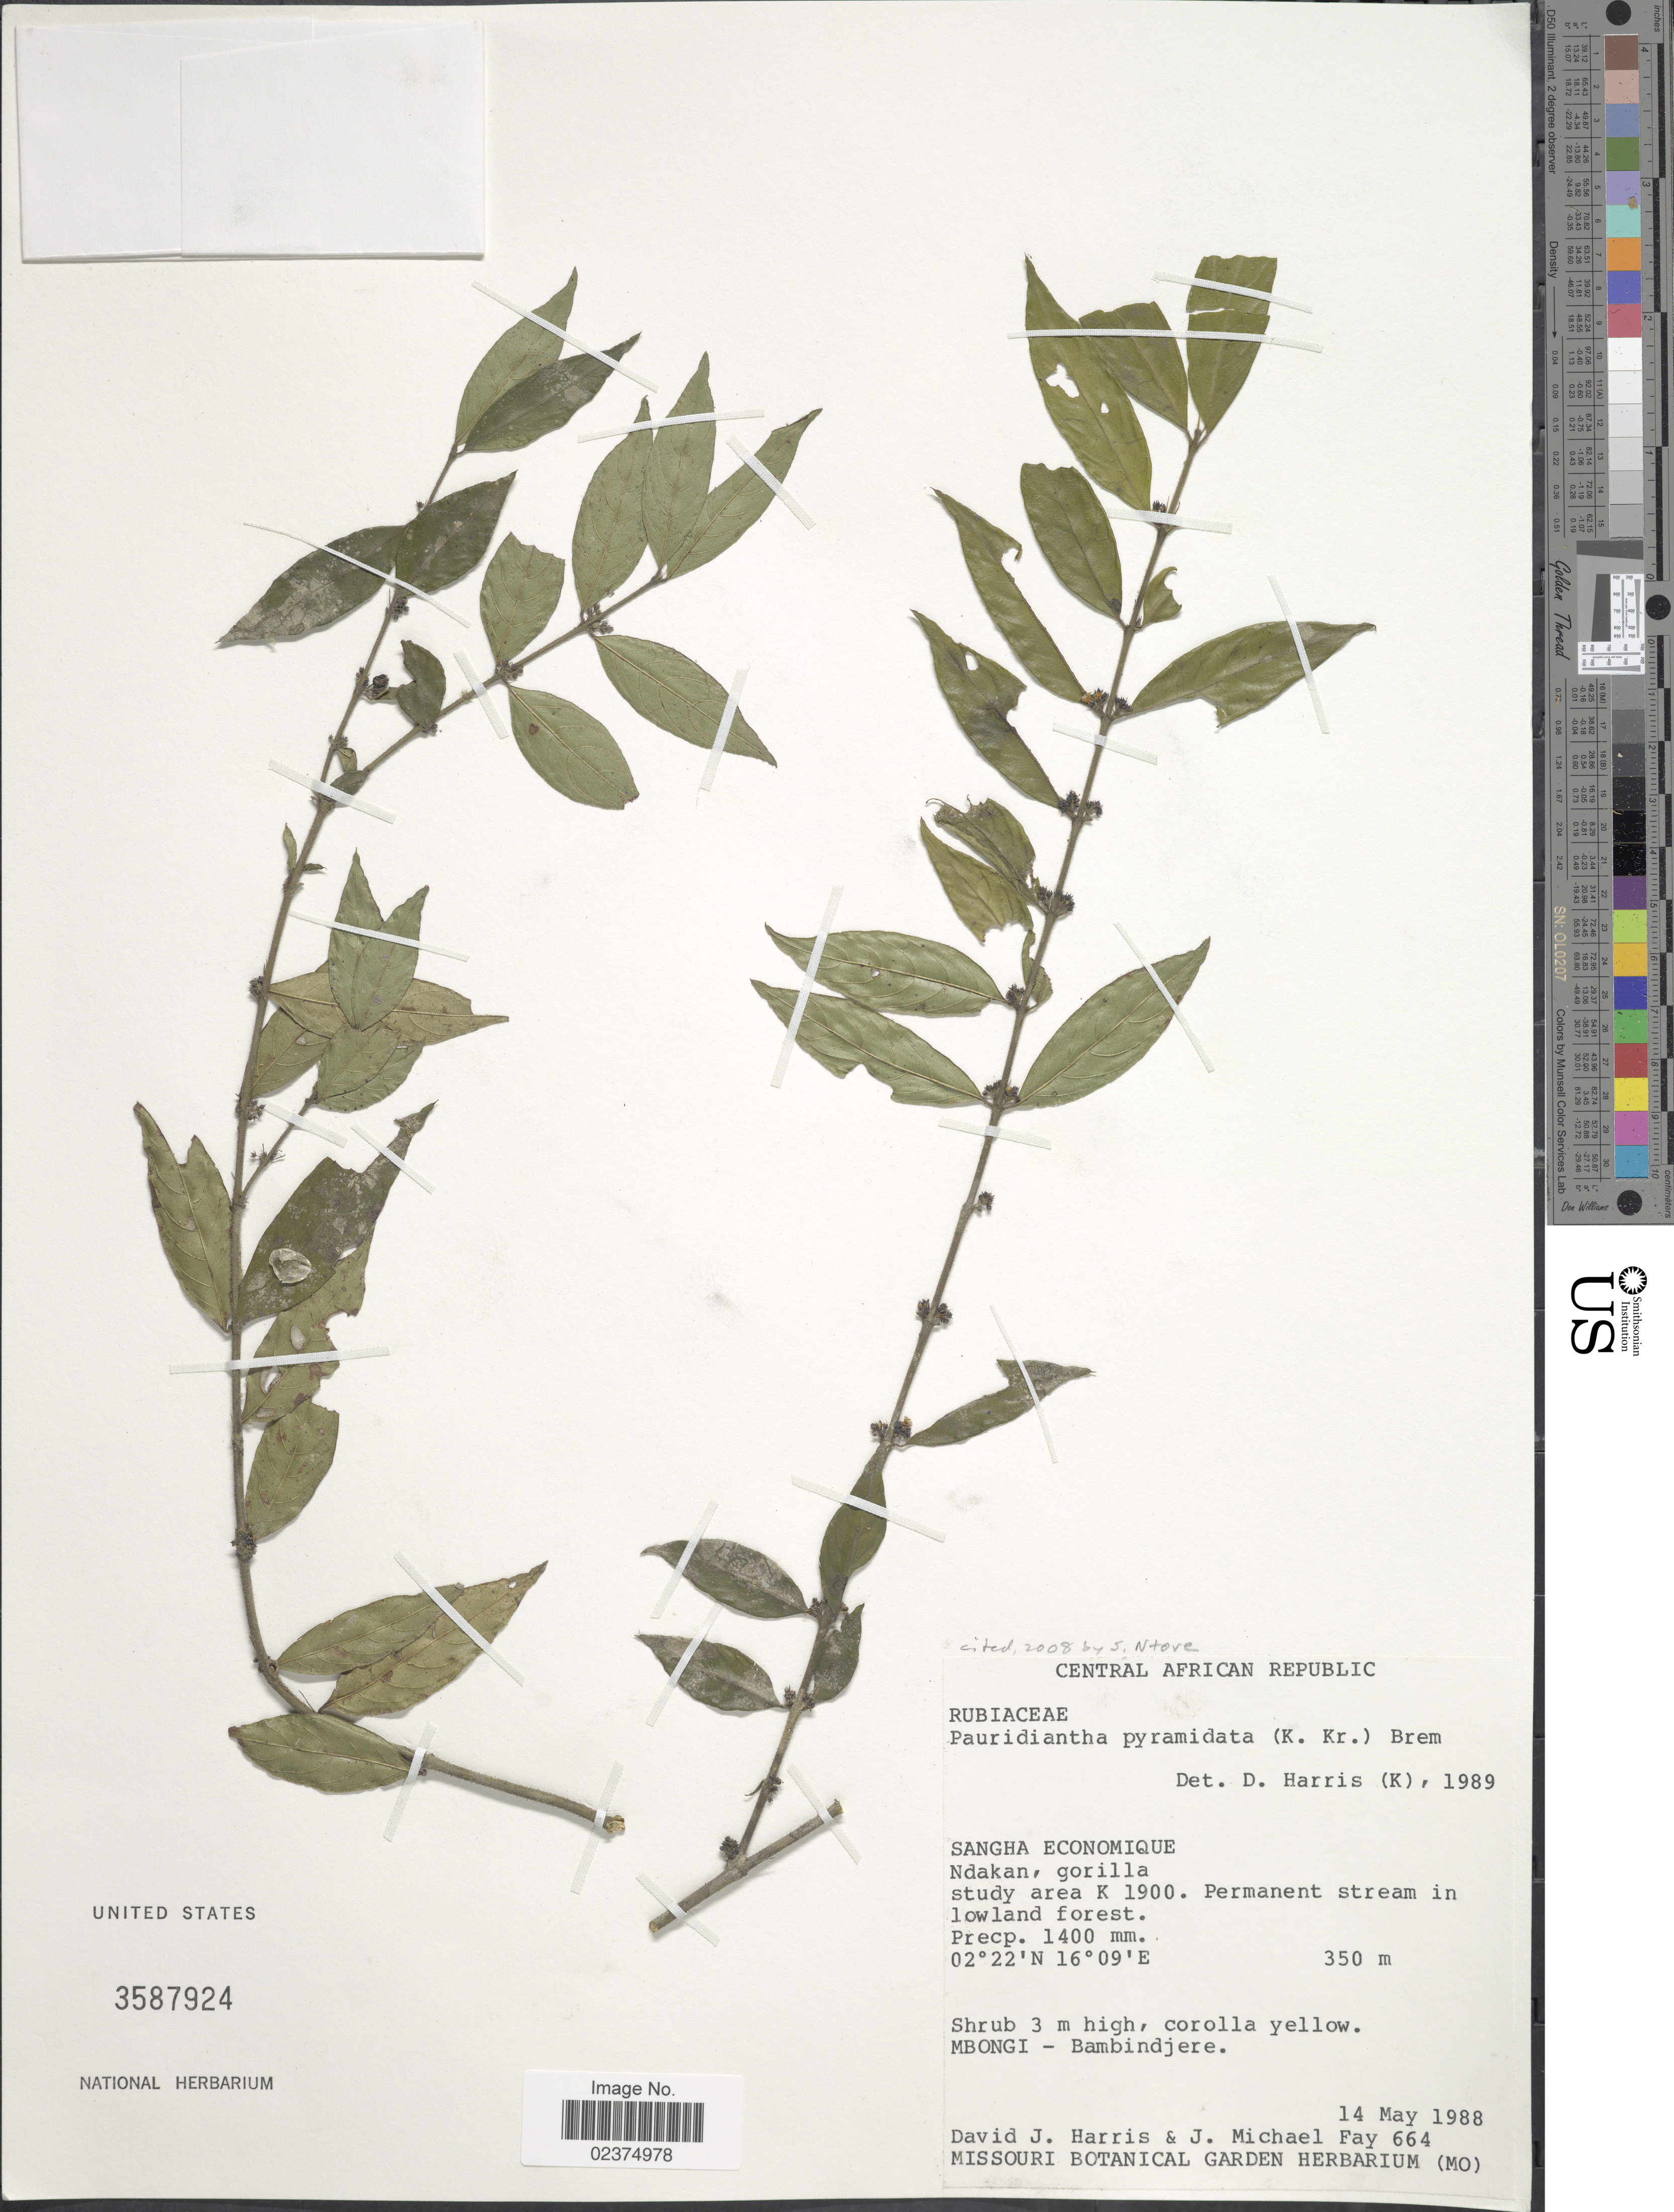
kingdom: Plantae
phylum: Tracheophyta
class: Magnoliopsida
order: Gentianales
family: Rubiaceae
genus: Pauridiantha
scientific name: Pauridiantha pyramidata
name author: (K. Krause) Bremek.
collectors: D. J. Harris & J. M. Fay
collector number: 664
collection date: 1988-05-14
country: Congo, Republic of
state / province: Sangha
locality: Central African Republic, Sangha Economique, Ndakan, gorilla, study area K1900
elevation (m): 350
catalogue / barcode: US 3587924